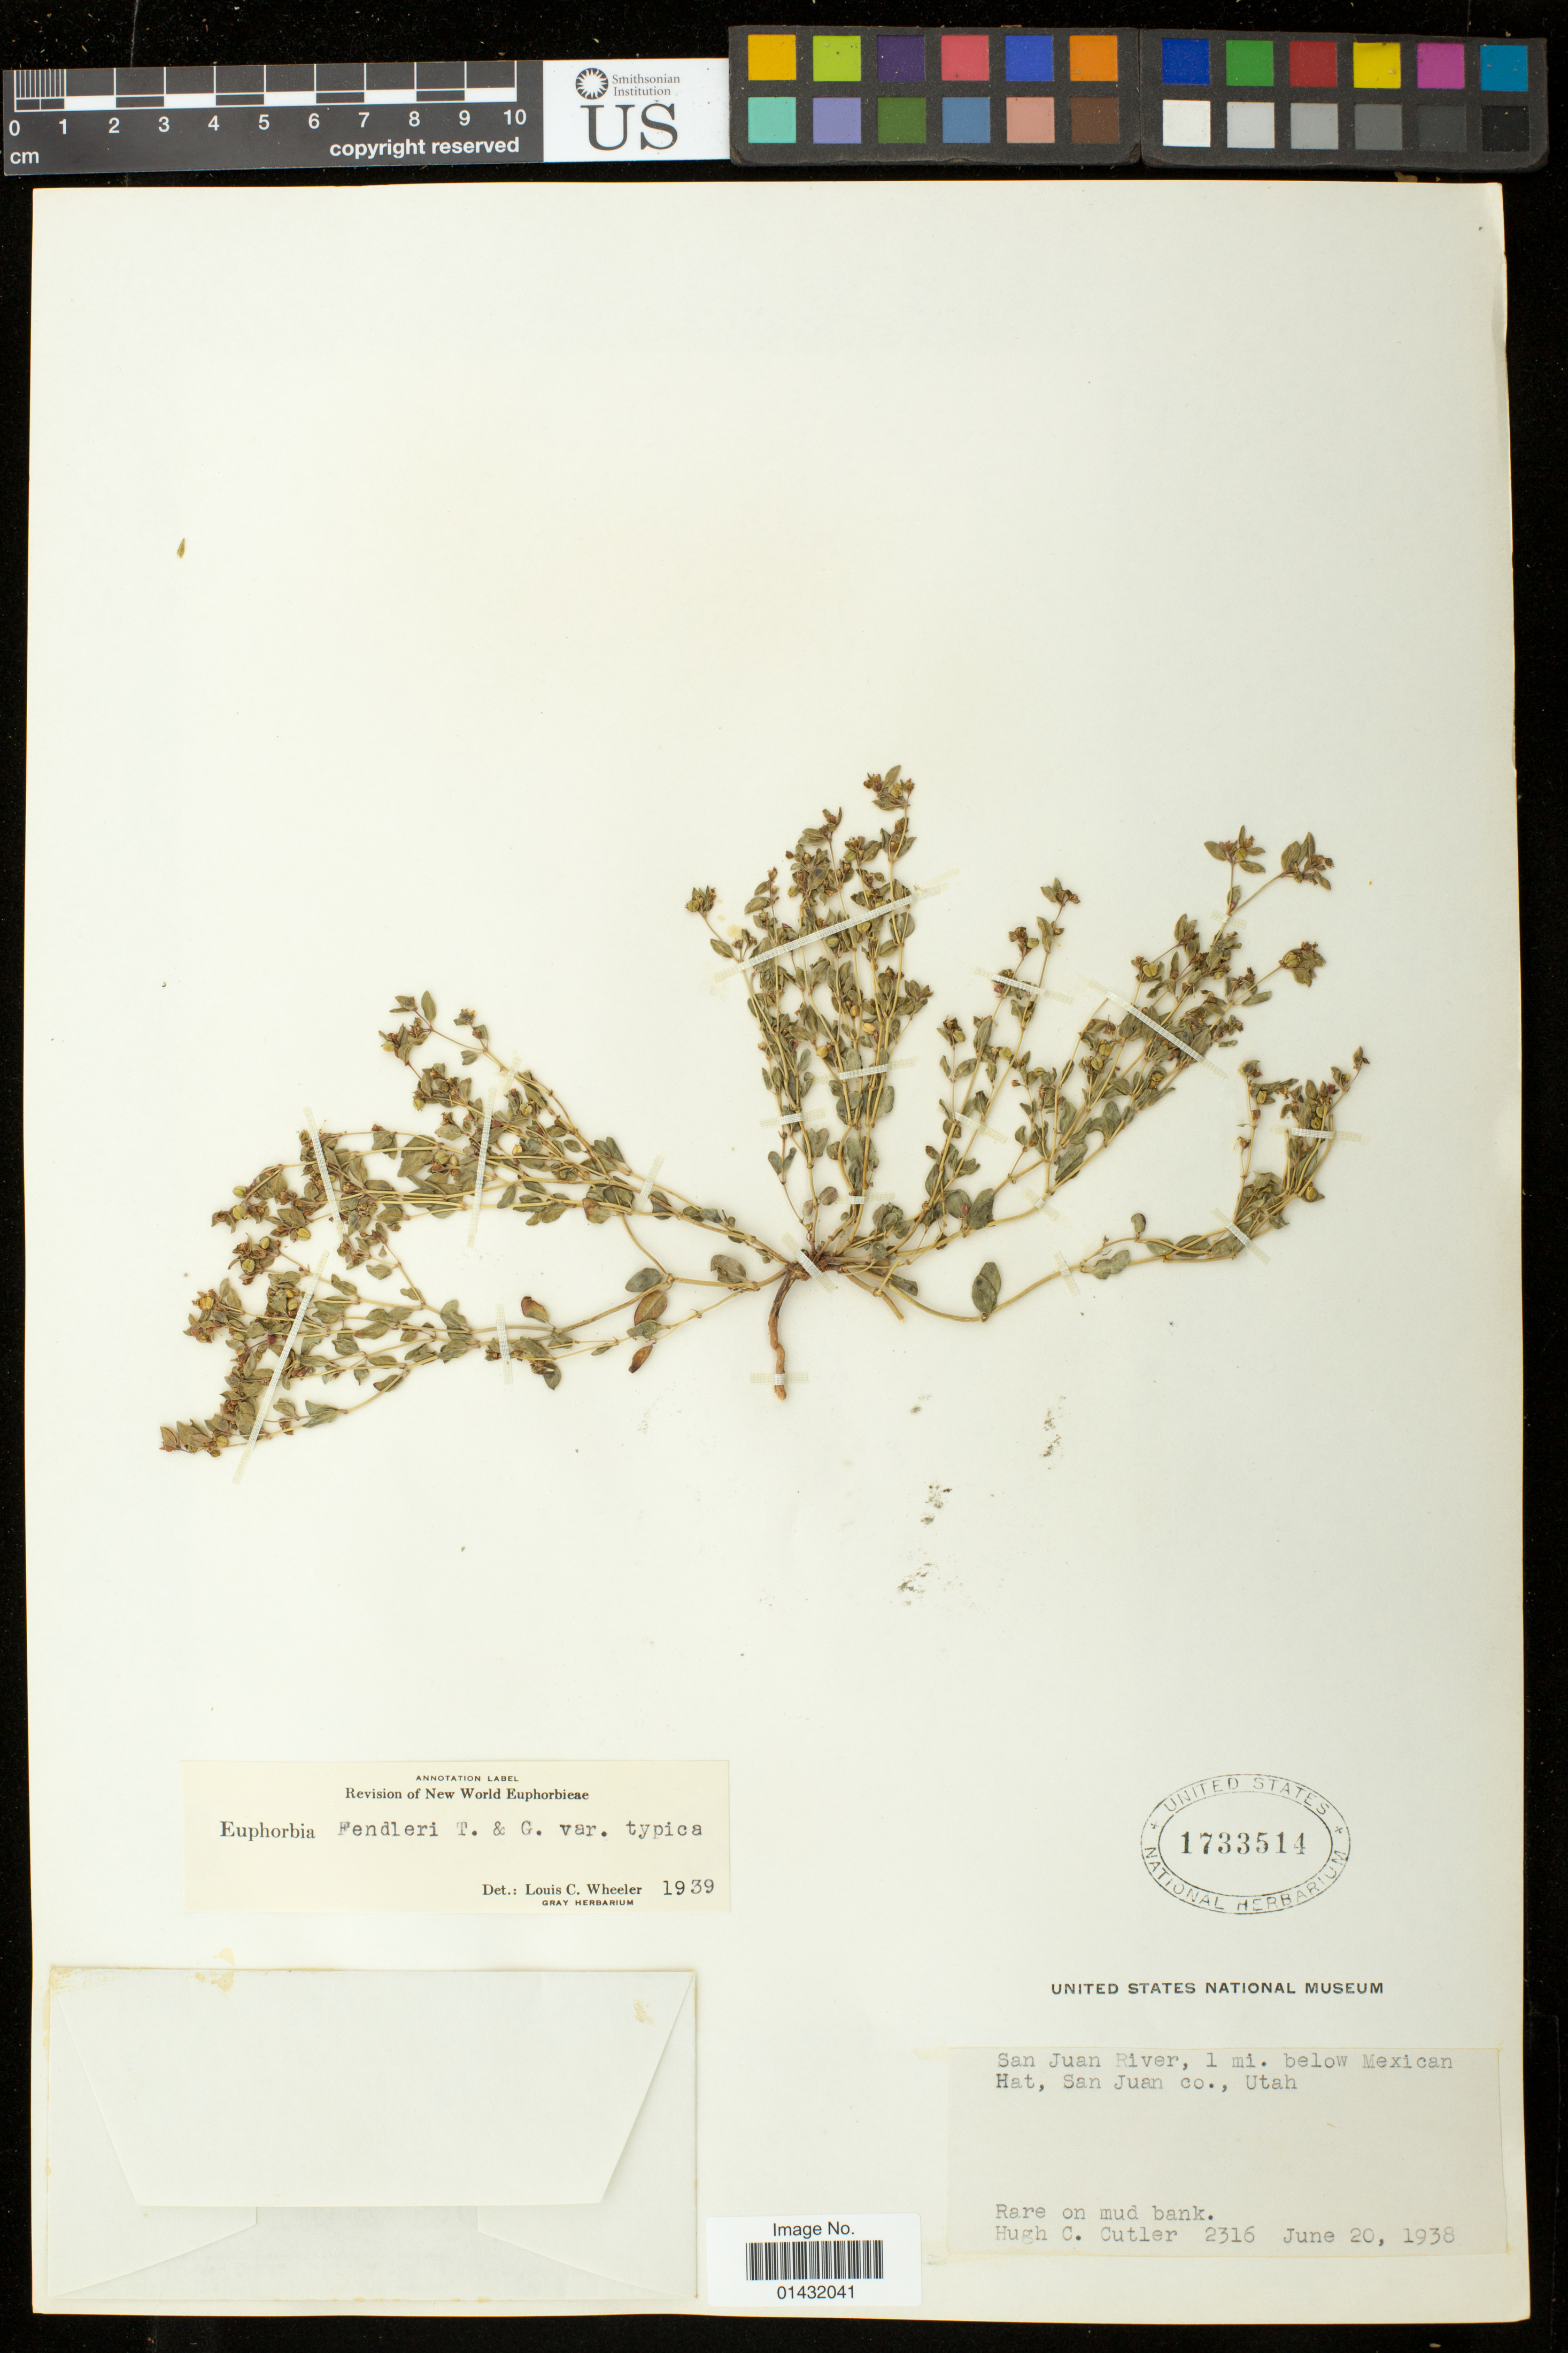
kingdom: Plantae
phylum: Tracheophyta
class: Magnoliopsida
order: Malpighiales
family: Euphorbiaceae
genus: Euphorbia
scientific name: Euphorbia fendleri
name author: Torr. & A. Gray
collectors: H. C. Cutler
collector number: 2316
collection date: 1938-06-20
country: United States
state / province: Utah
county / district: San Juan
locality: San Juan River, 1 mi. below Mexican Hat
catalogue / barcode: US 1733514